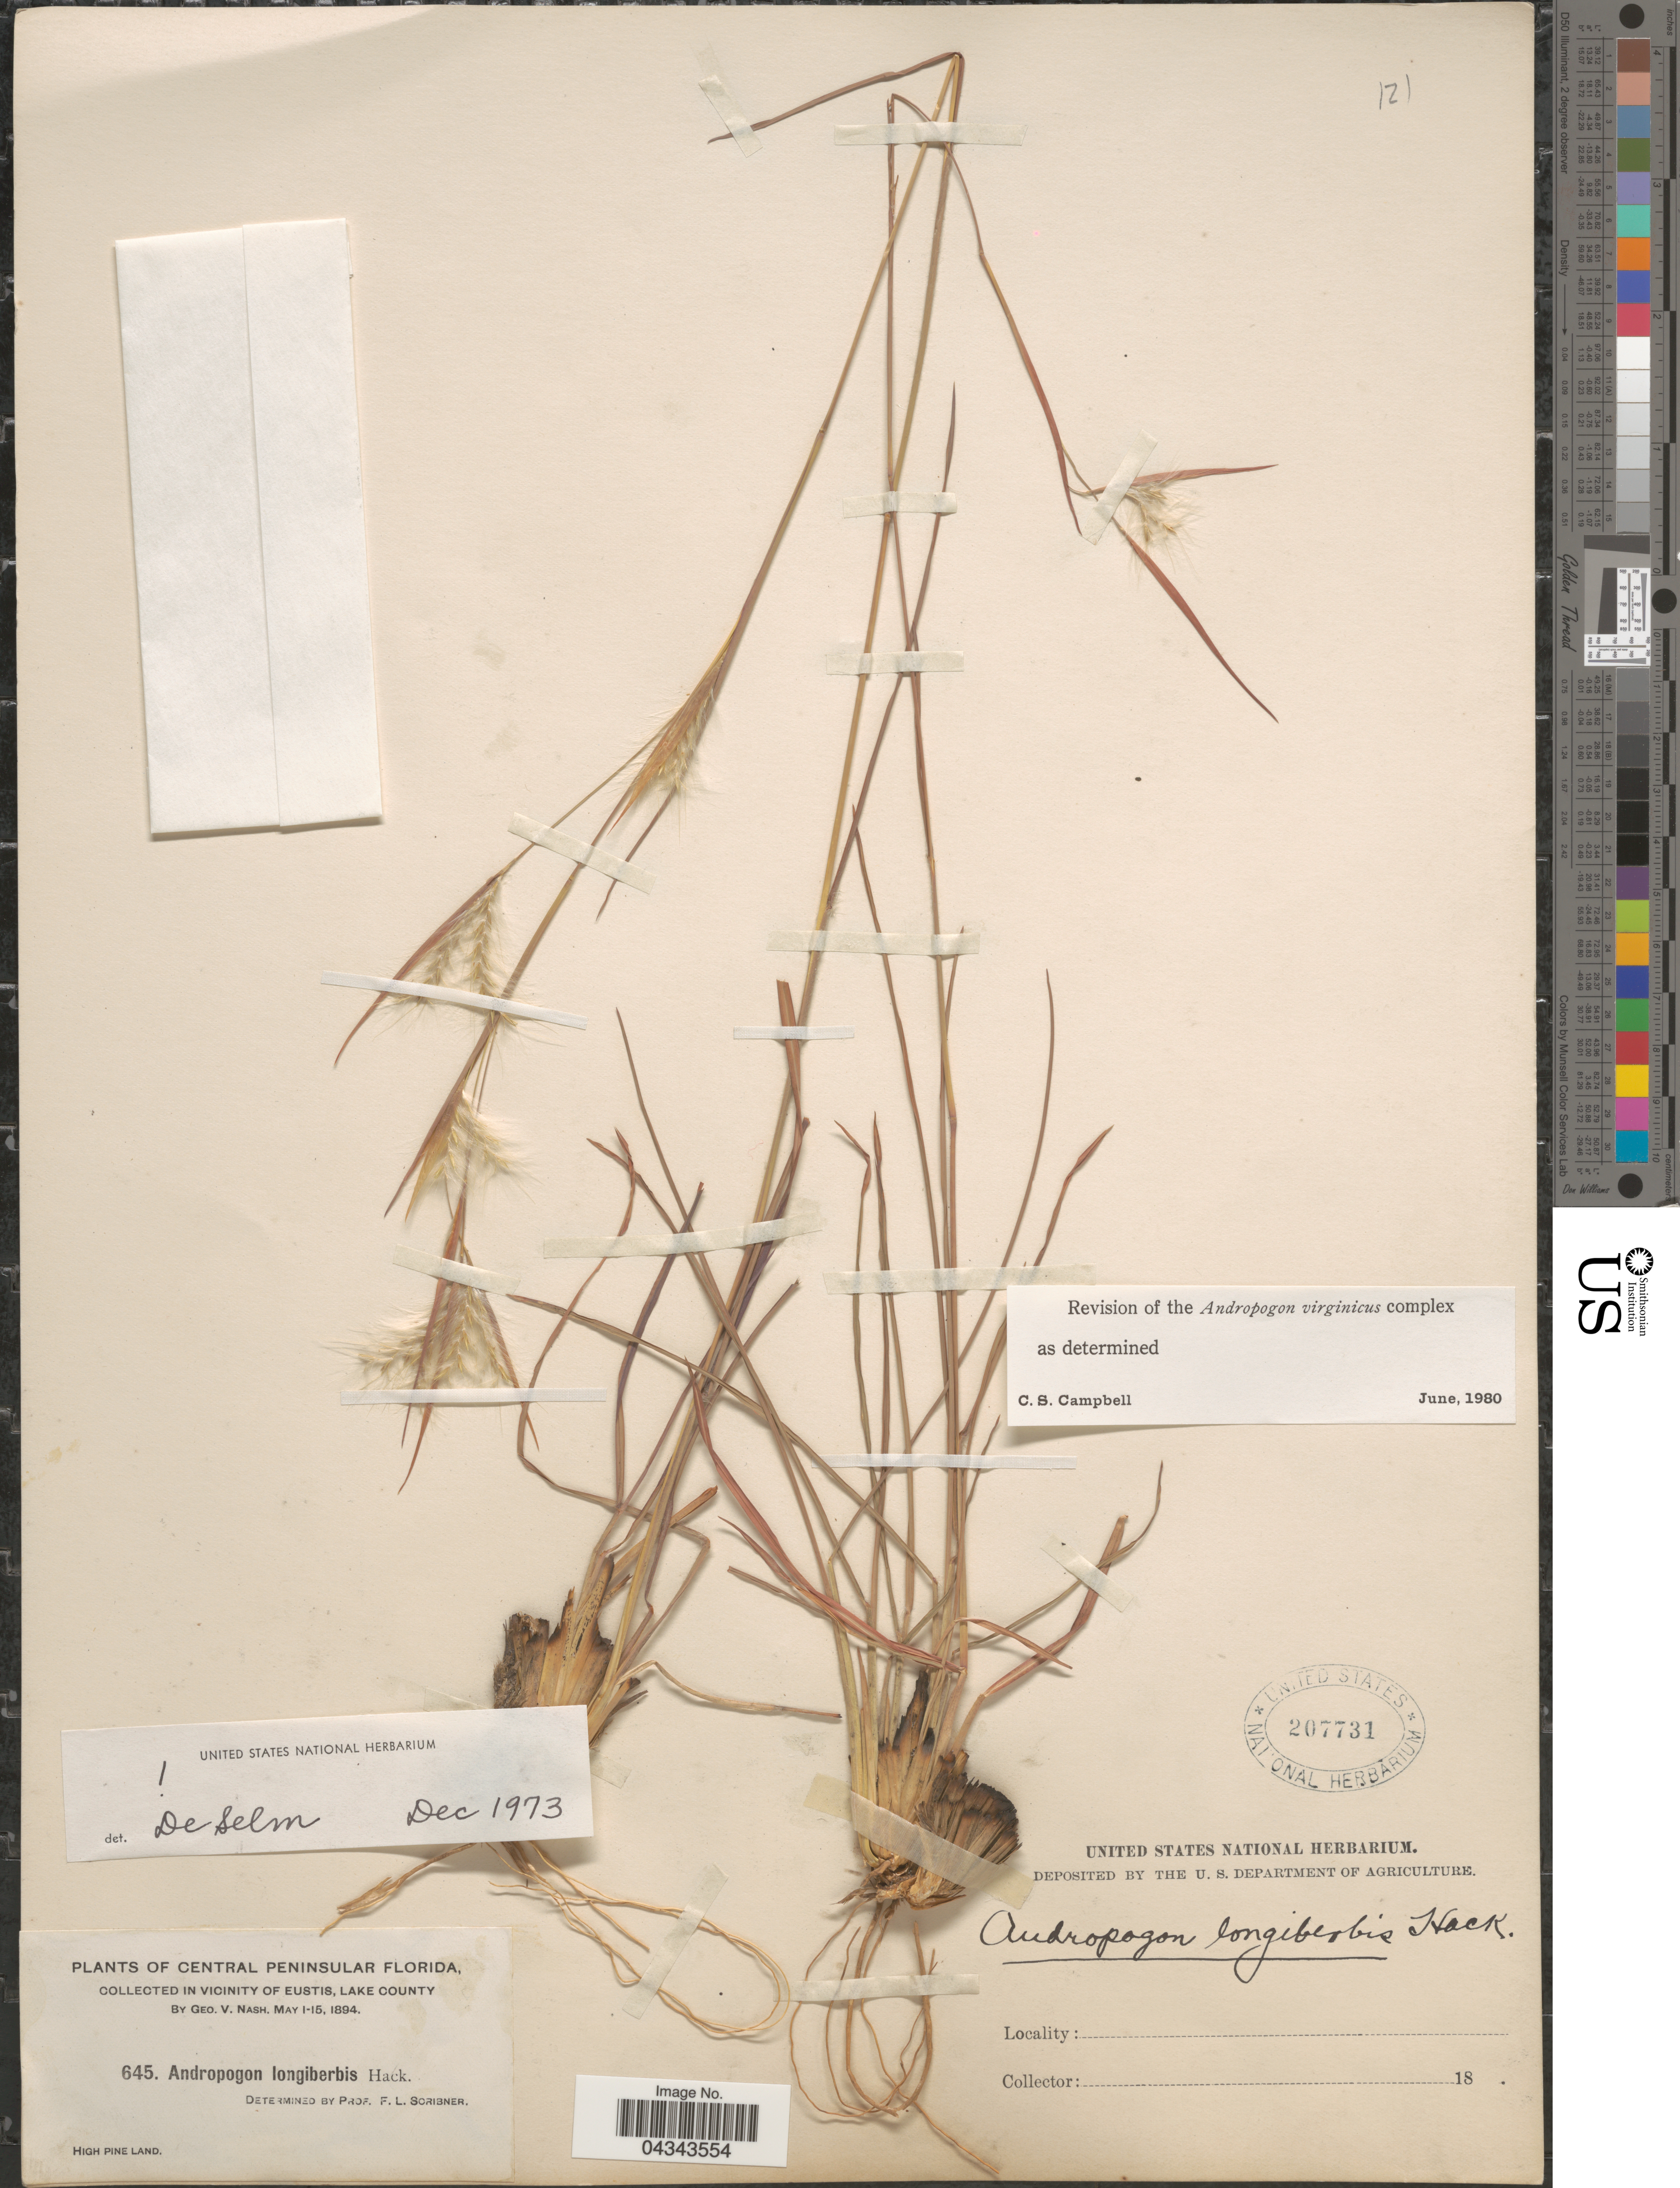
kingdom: Plantae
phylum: Tracheophyta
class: Liliopsida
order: Poales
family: Poaceae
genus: Andropogon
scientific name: Andropogon longiberbis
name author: Hack.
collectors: G. V. Nash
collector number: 645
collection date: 1894-05-01/1894-05-15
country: United States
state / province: Florida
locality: Central Peninsular Florida, in vicinity of Eustis, Lake County. High pine land.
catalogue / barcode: US 207731